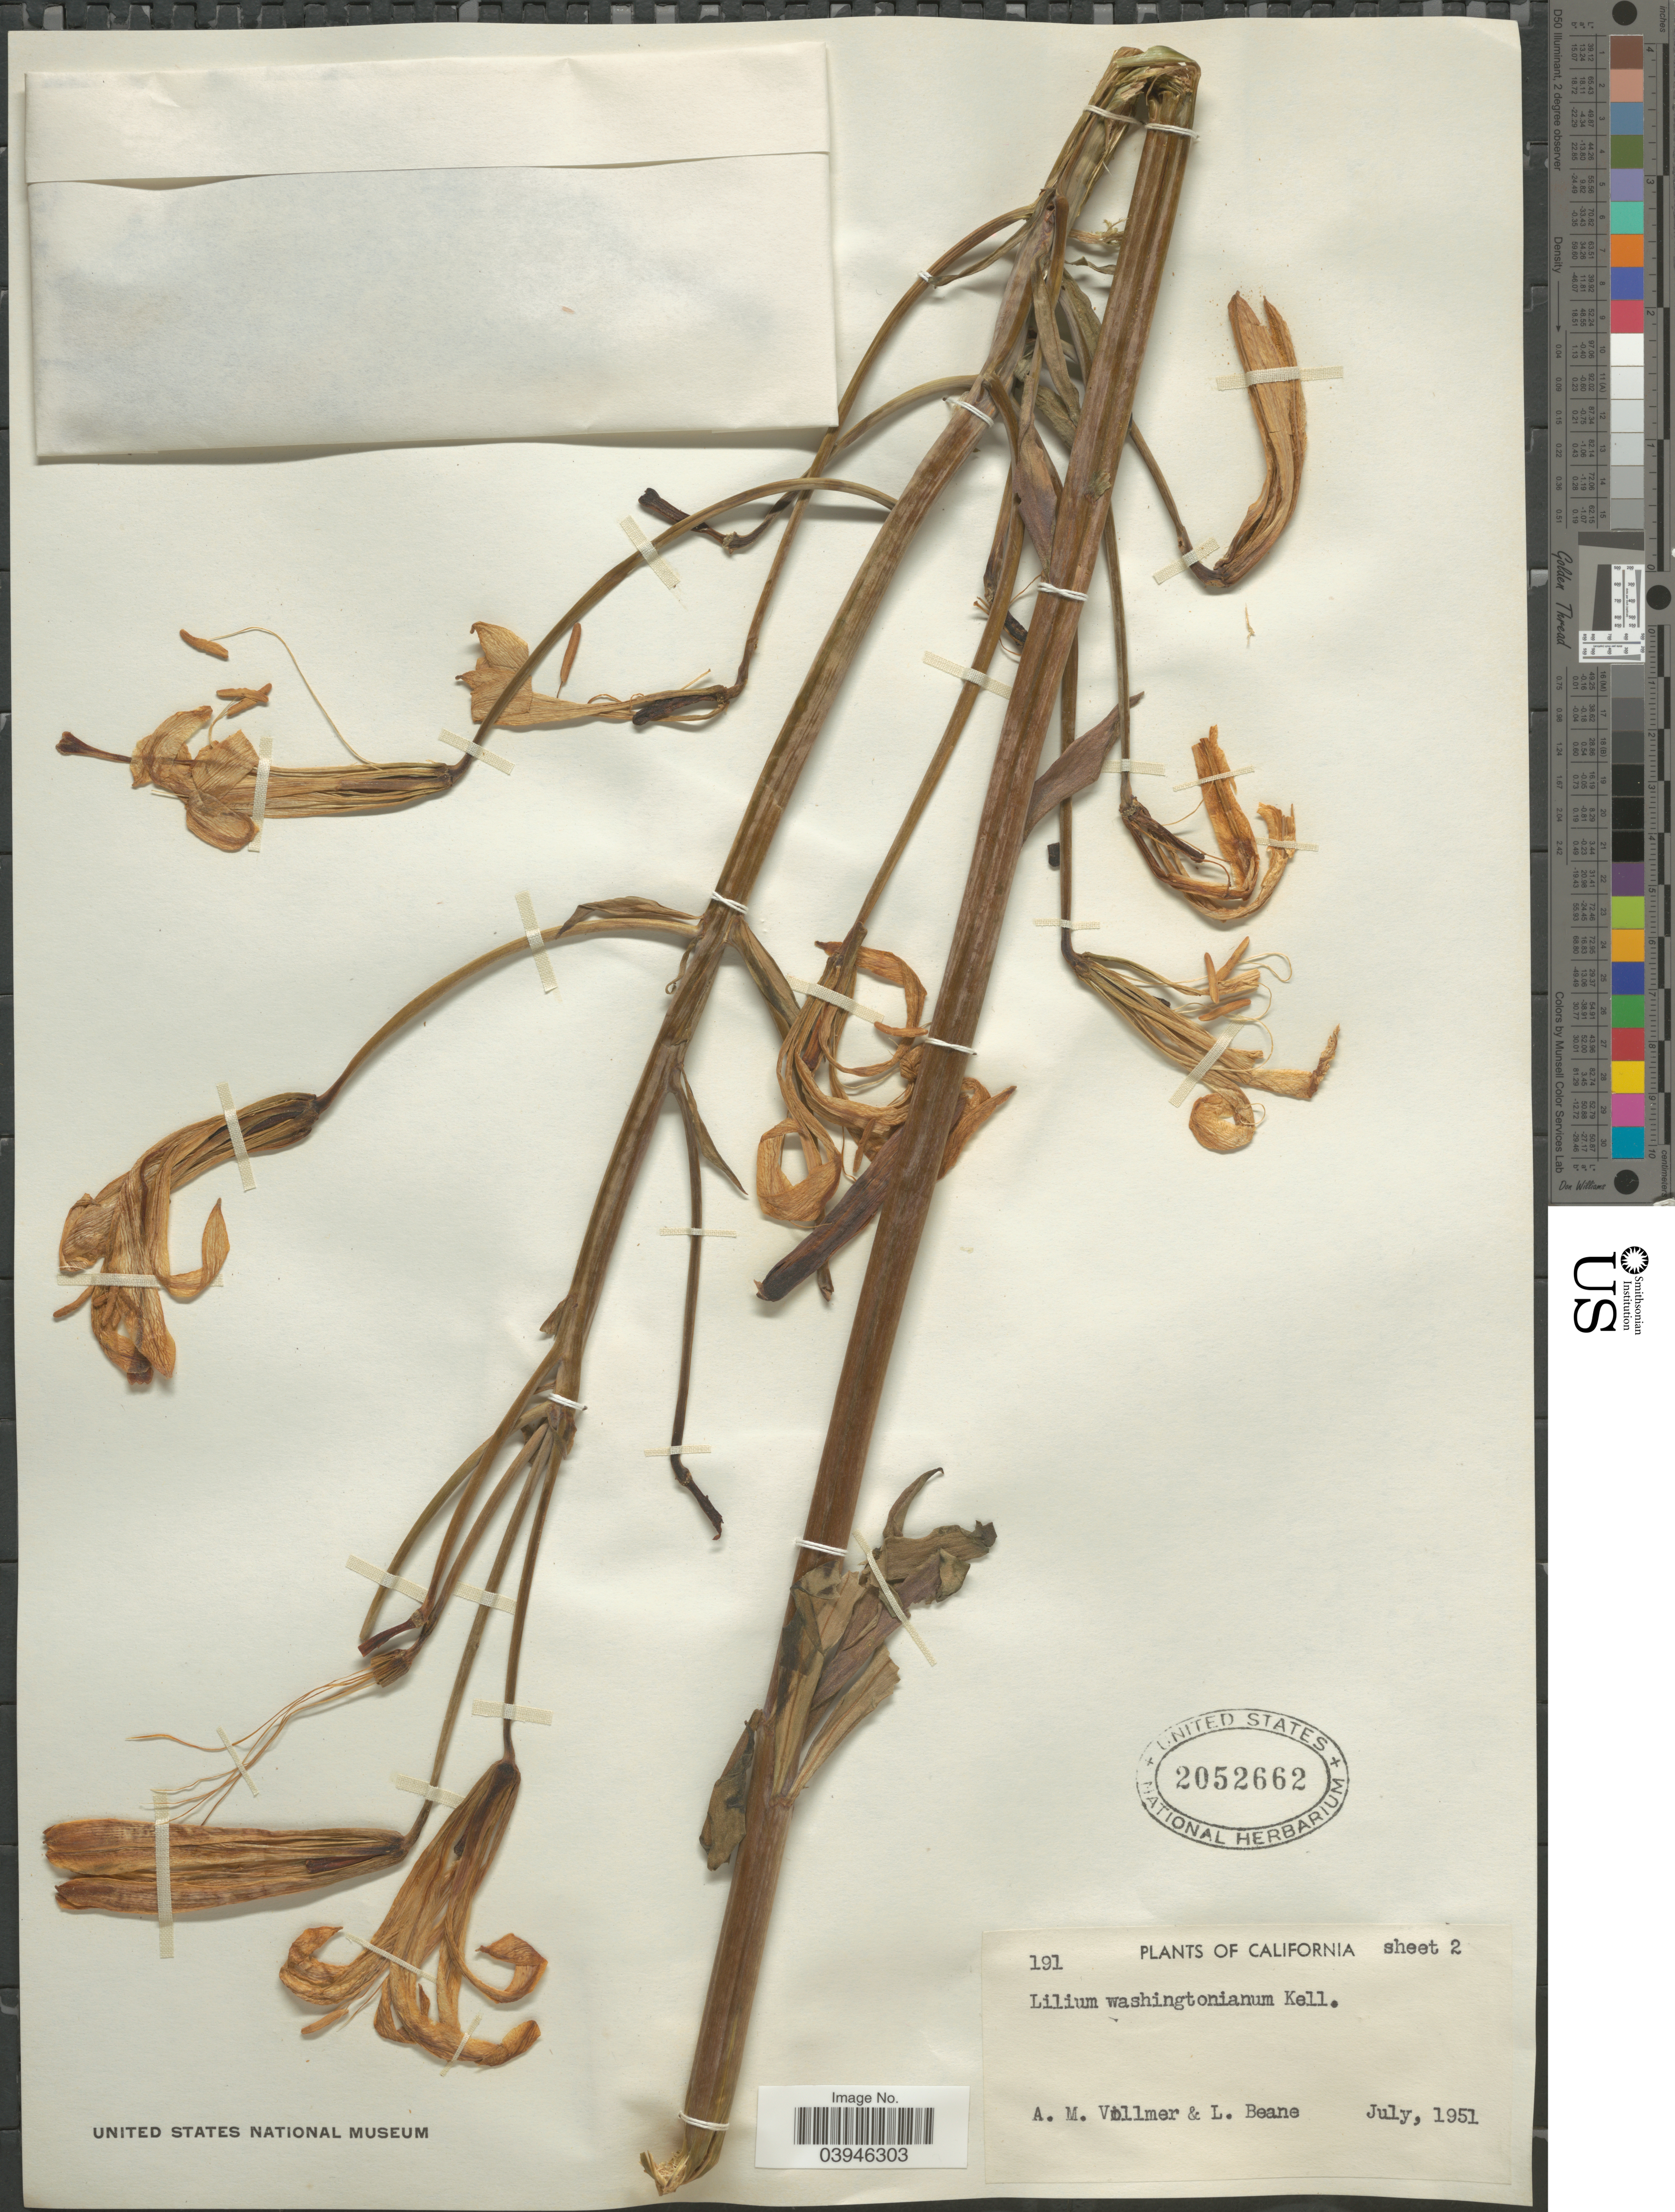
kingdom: Plantae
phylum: Tracheophyta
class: Liliopsida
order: Liliales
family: Liliaceae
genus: Lilium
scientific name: Lilium washingtonianum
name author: Kellogg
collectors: A. Vollmer & L. Beane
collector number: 191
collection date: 1951-07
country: United States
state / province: California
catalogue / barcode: US 2052662